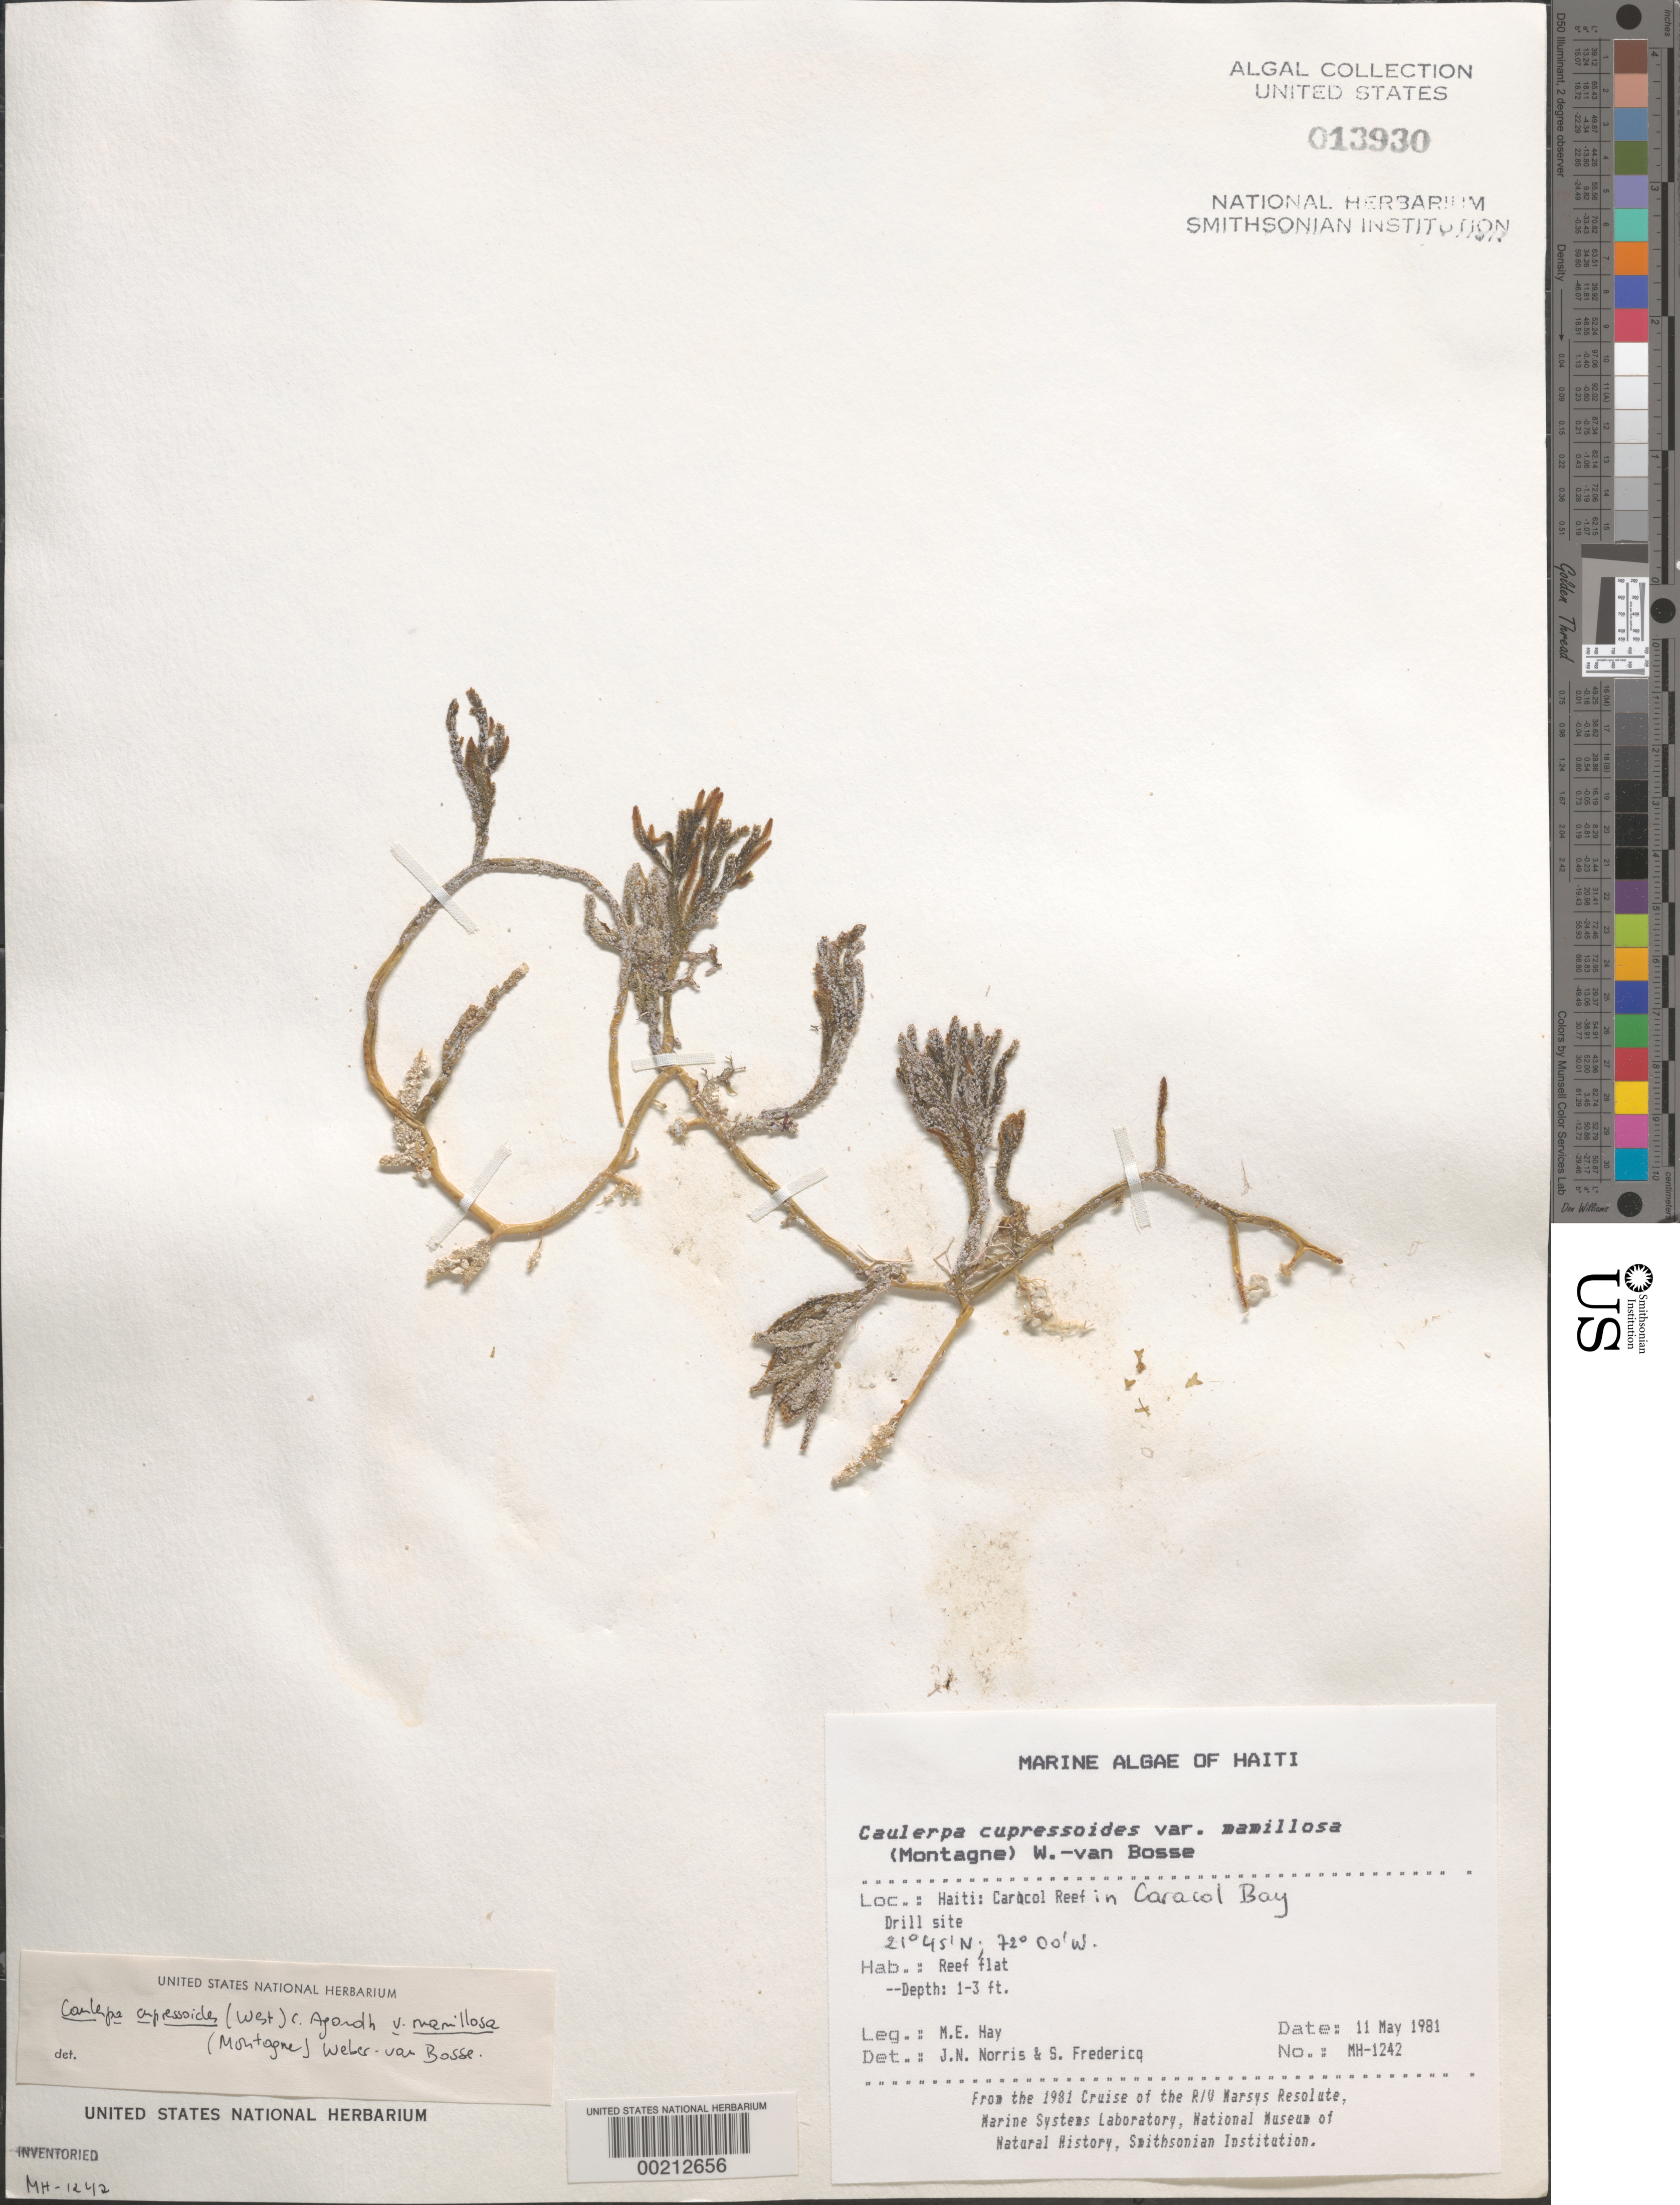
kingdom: Plantae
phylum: Chlorophyta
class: Ulvophyceae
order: Bryopsidales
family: Caulerpaceae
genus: Caulerpa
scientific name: Caulerpa cupressoides var. mamillosa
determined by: Norris, J. N.; Fredericq, S.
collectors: M. E. Hay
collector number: MEH-1242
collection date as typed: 11 May 1981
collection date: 1981-05-11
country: Haiti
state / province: Nord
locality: Caracol Reef, Caracol Bay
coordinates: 21 45'N, 72 00'W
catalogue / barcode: US 13930